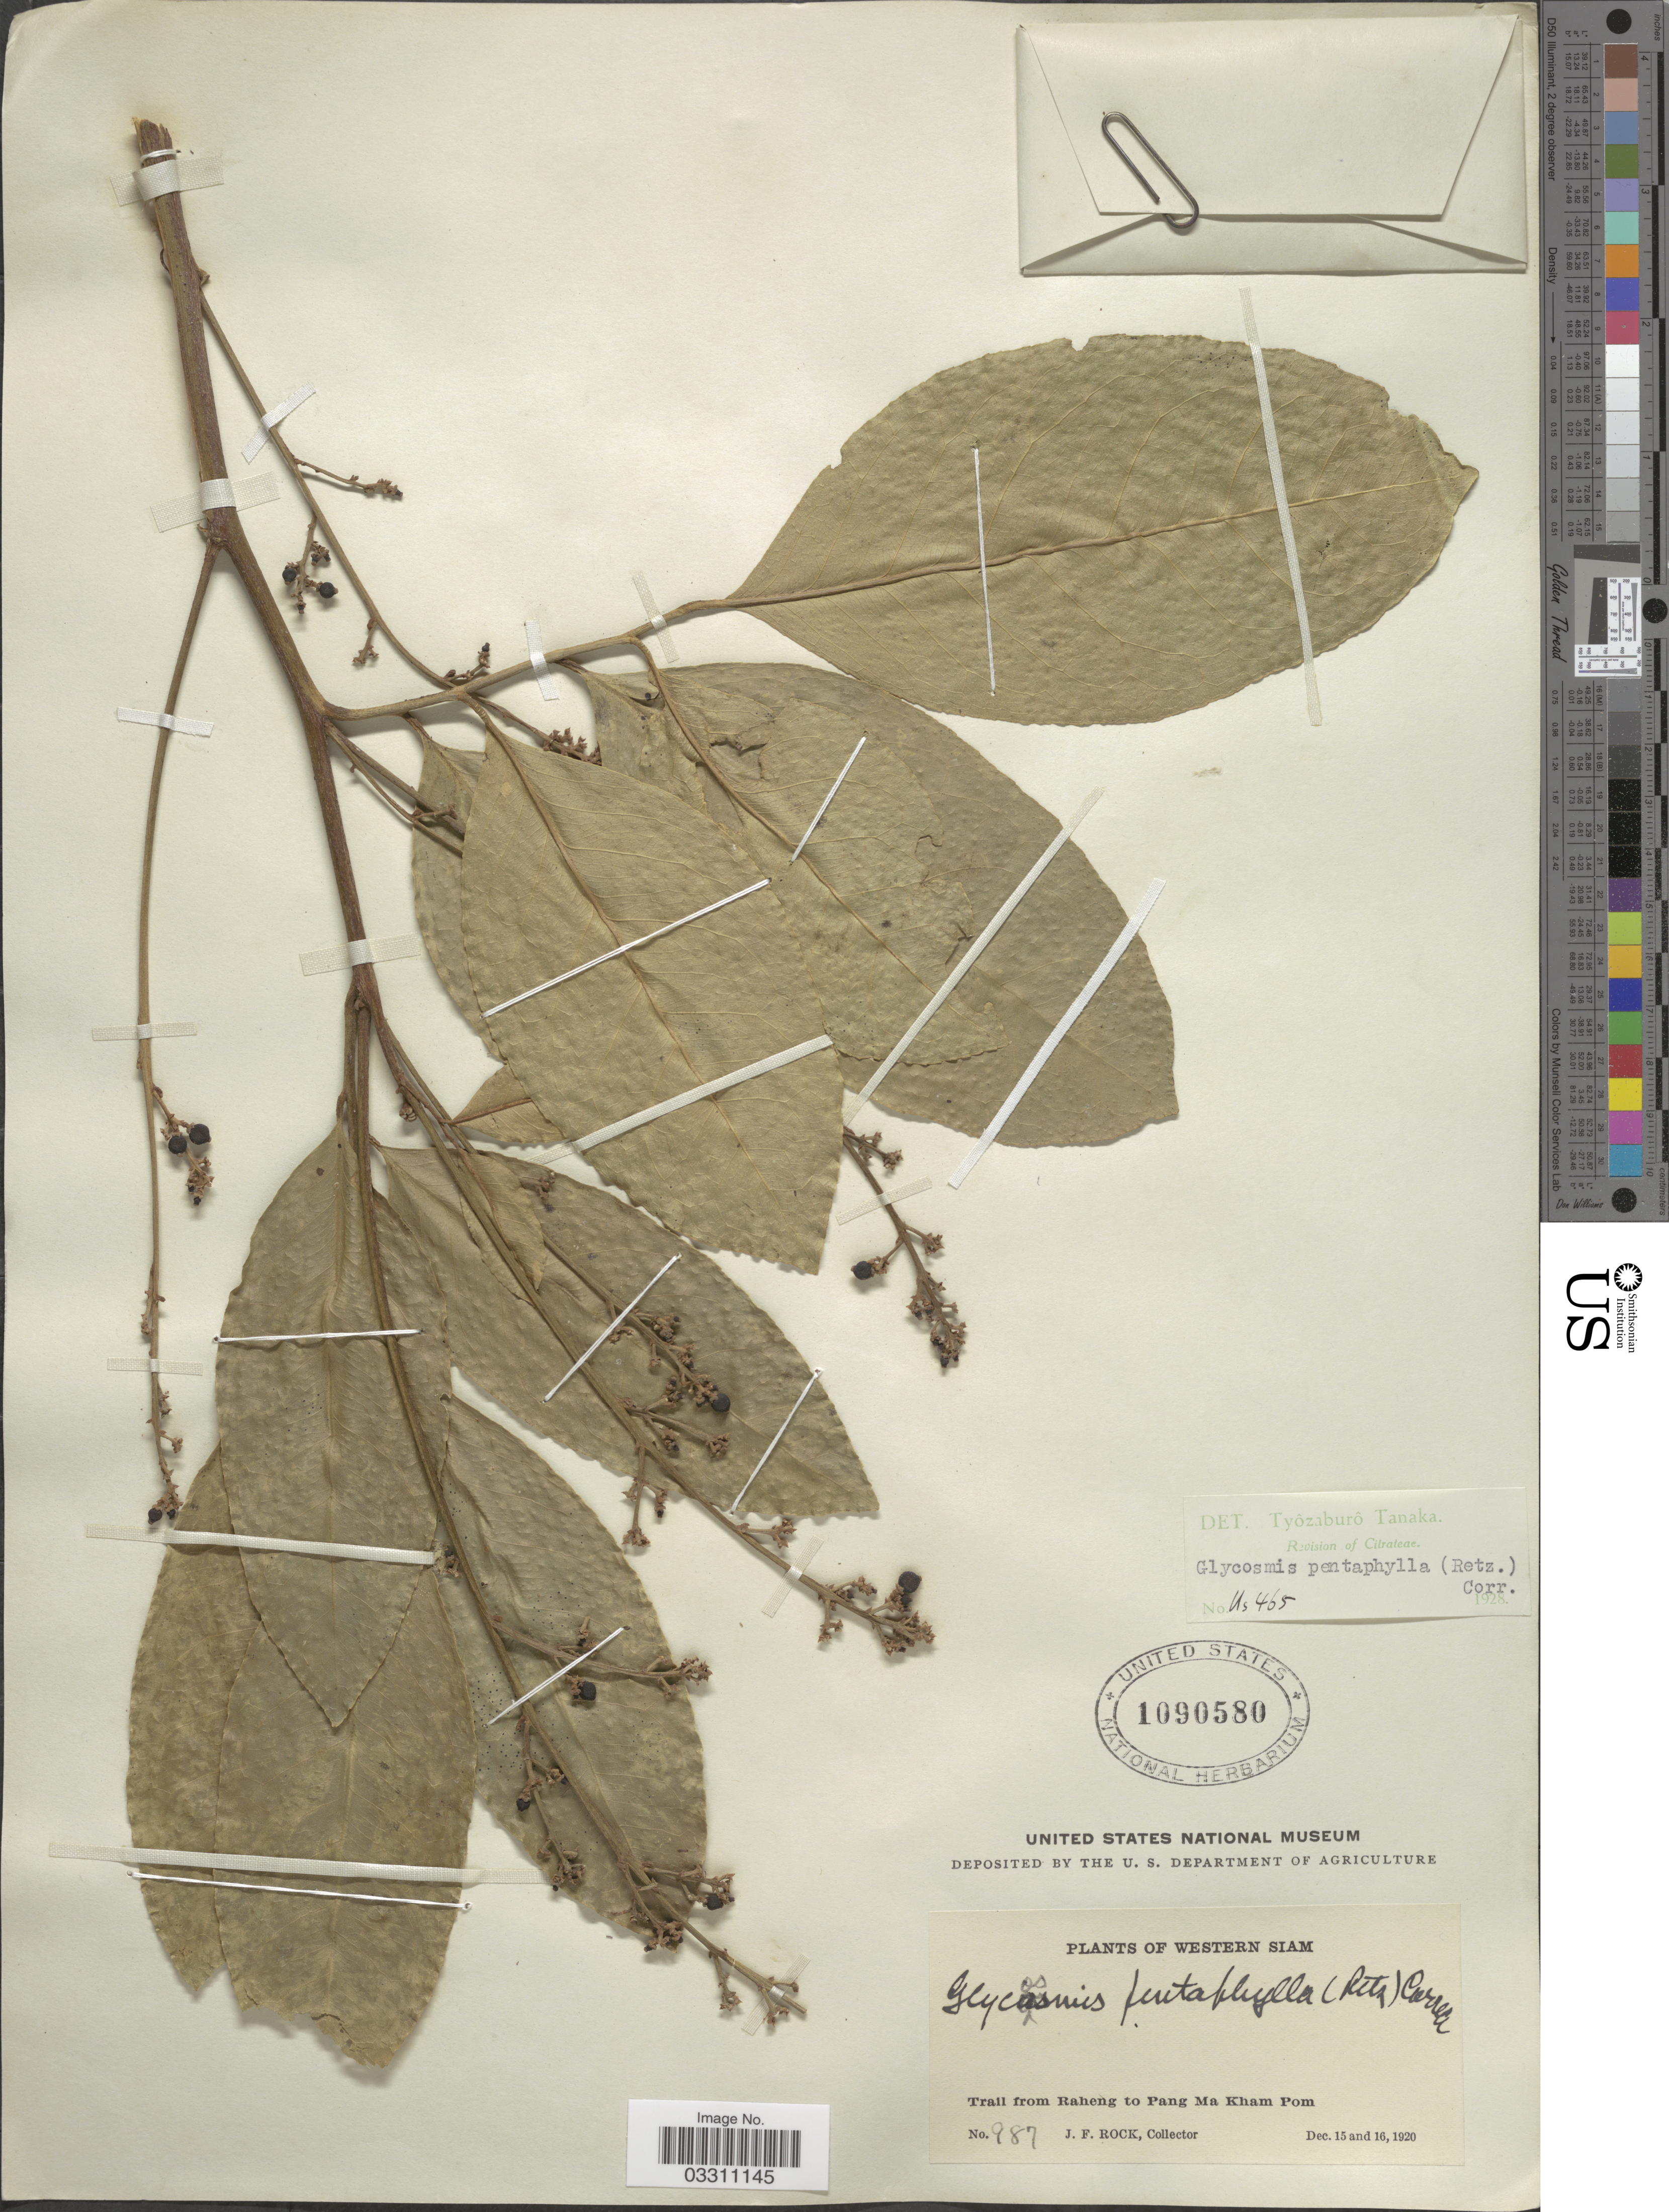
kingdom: Plantae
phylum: Tracheophyta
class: Magnoliopsida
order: Sapindales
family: Rutaceae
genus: Glycosmis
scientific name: Glycosmis pentaphylla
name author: (Retz.) DC.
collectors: J. Rock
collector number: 987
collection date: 1920-12-15/1920-12-16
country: Thailand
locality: Western Siam, Trail from Raheng to Pang Ma Kham Pom.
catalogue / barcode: US 1090580